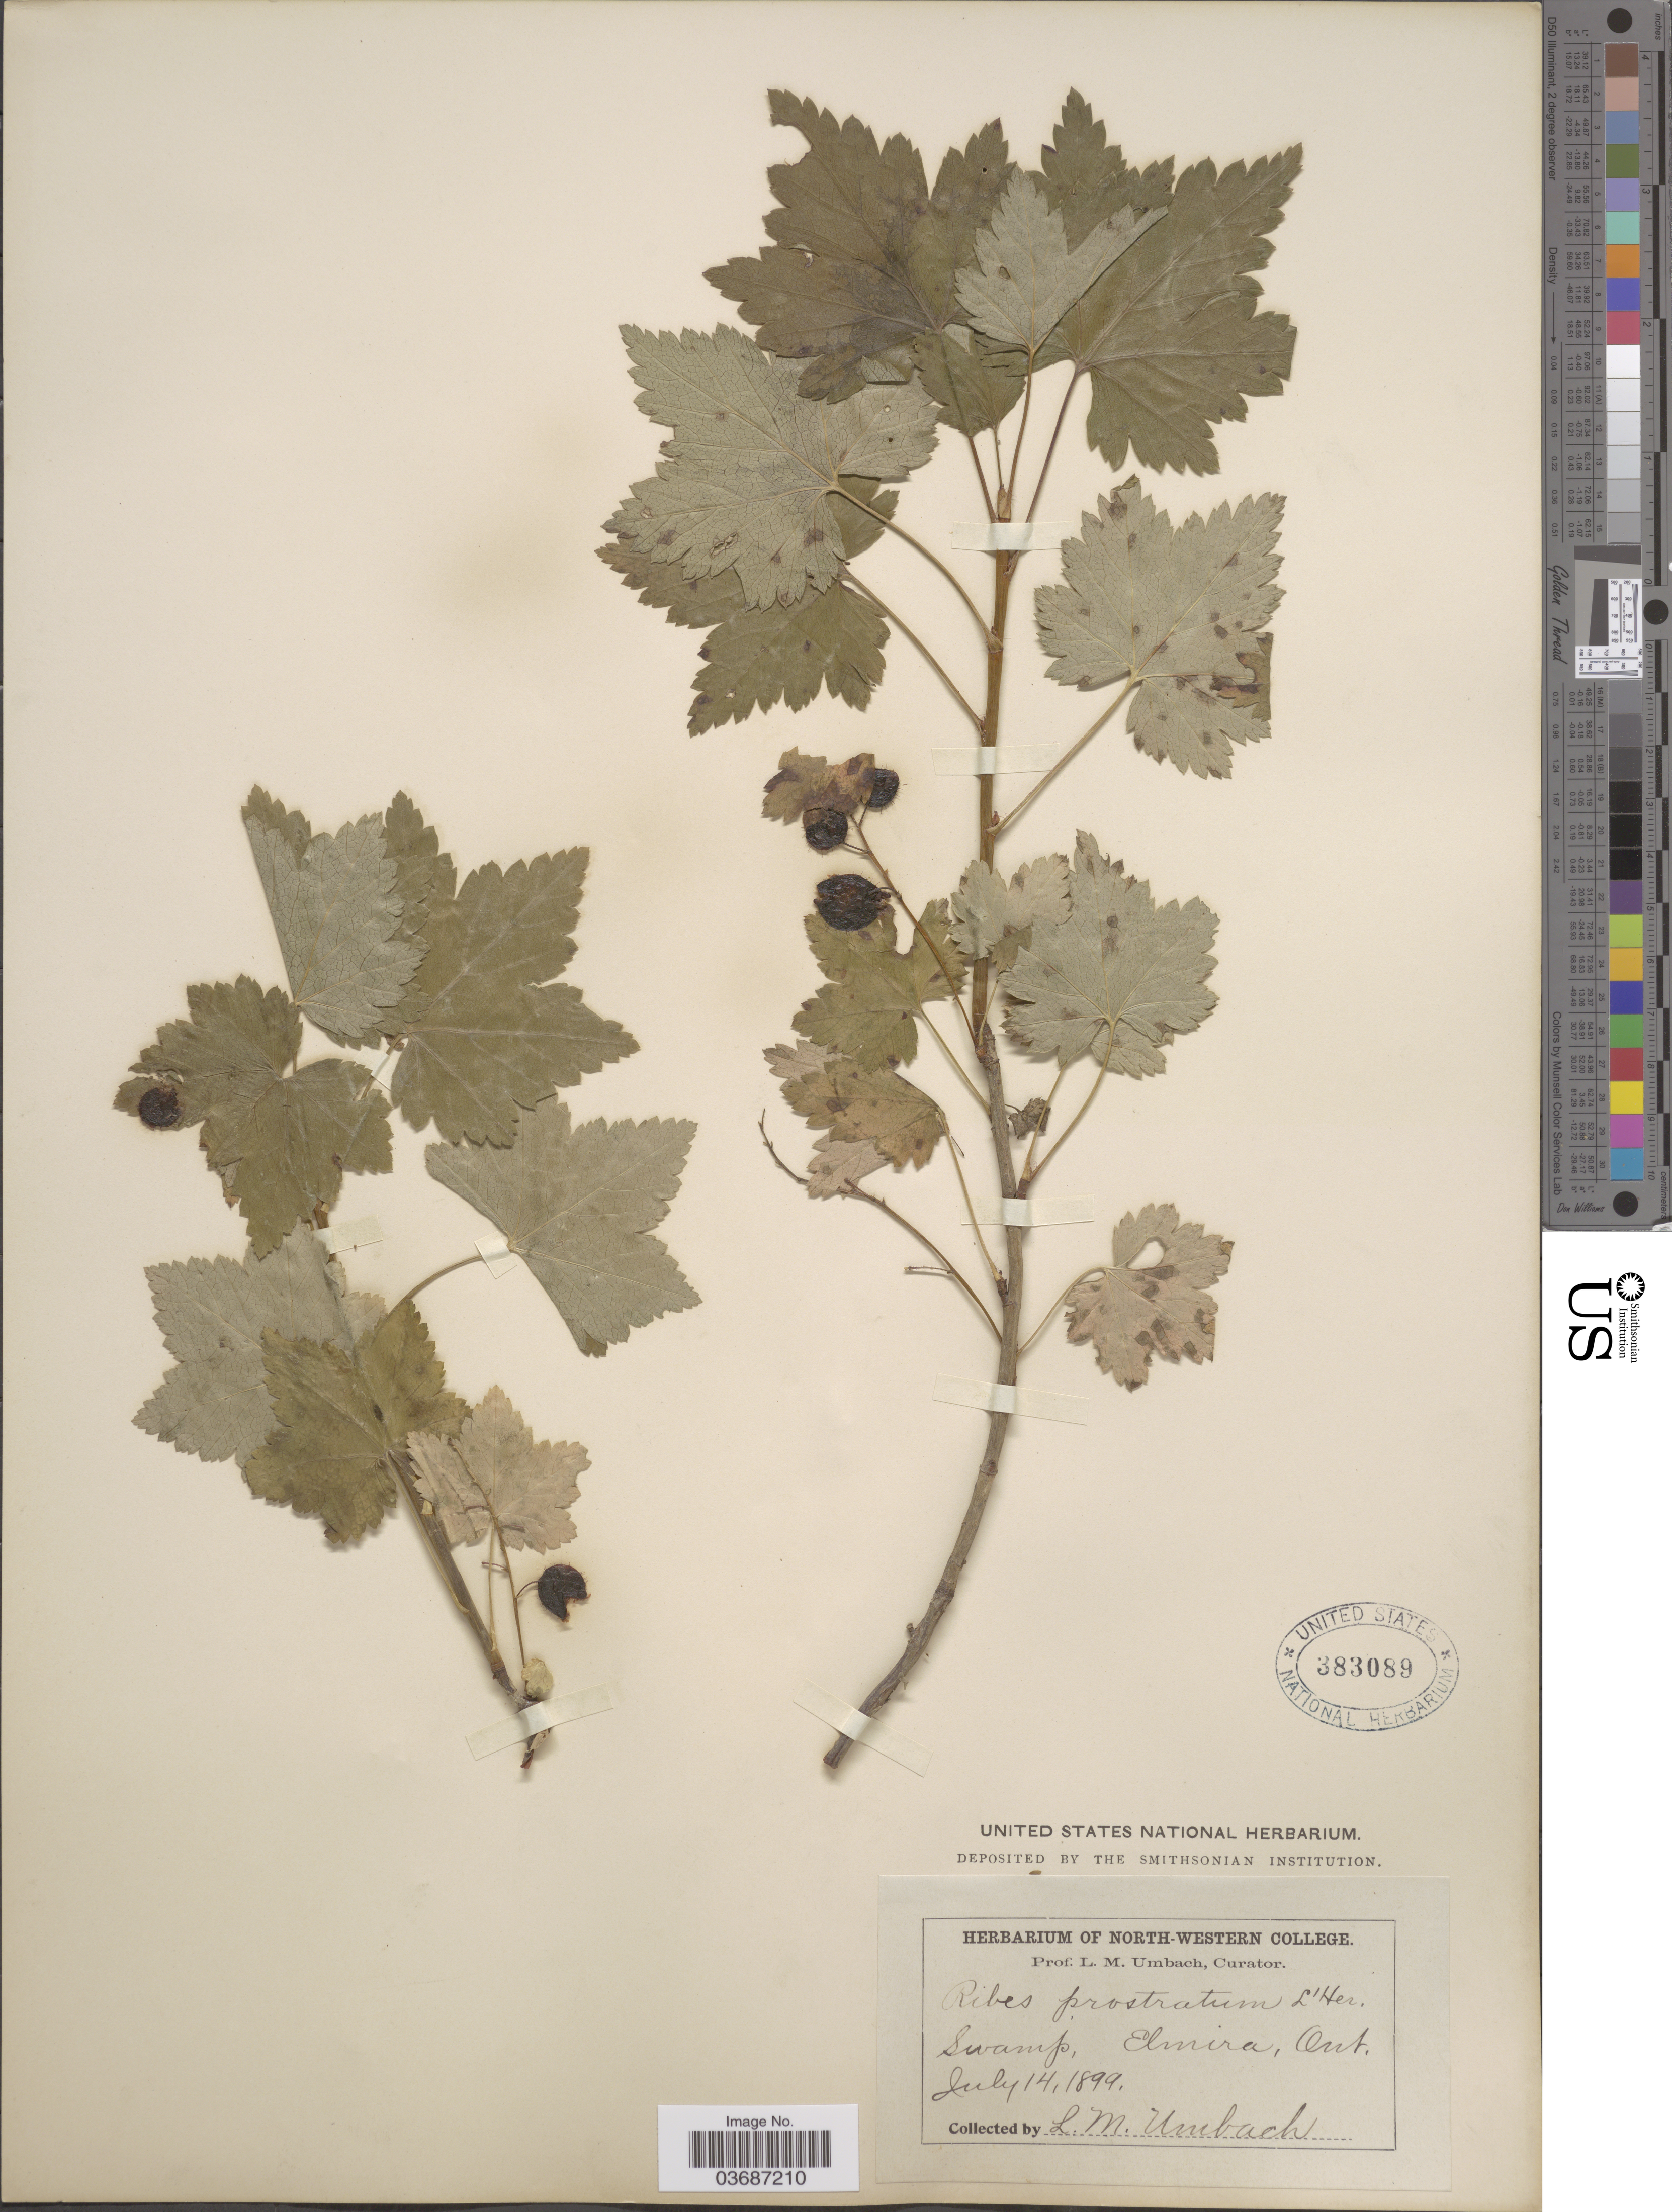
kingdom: Plantae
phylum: Tracheophyta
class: Magnoliopsida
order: Saxifragales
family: Grossulariaceae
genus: Ribes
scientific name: Ribes glandulosum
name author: Ruiz & Pav.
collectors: L. M. Umbach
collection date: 1899-07-14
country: Canada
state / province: Ontario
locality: Swamp. Elmira.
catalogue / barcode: US 383089